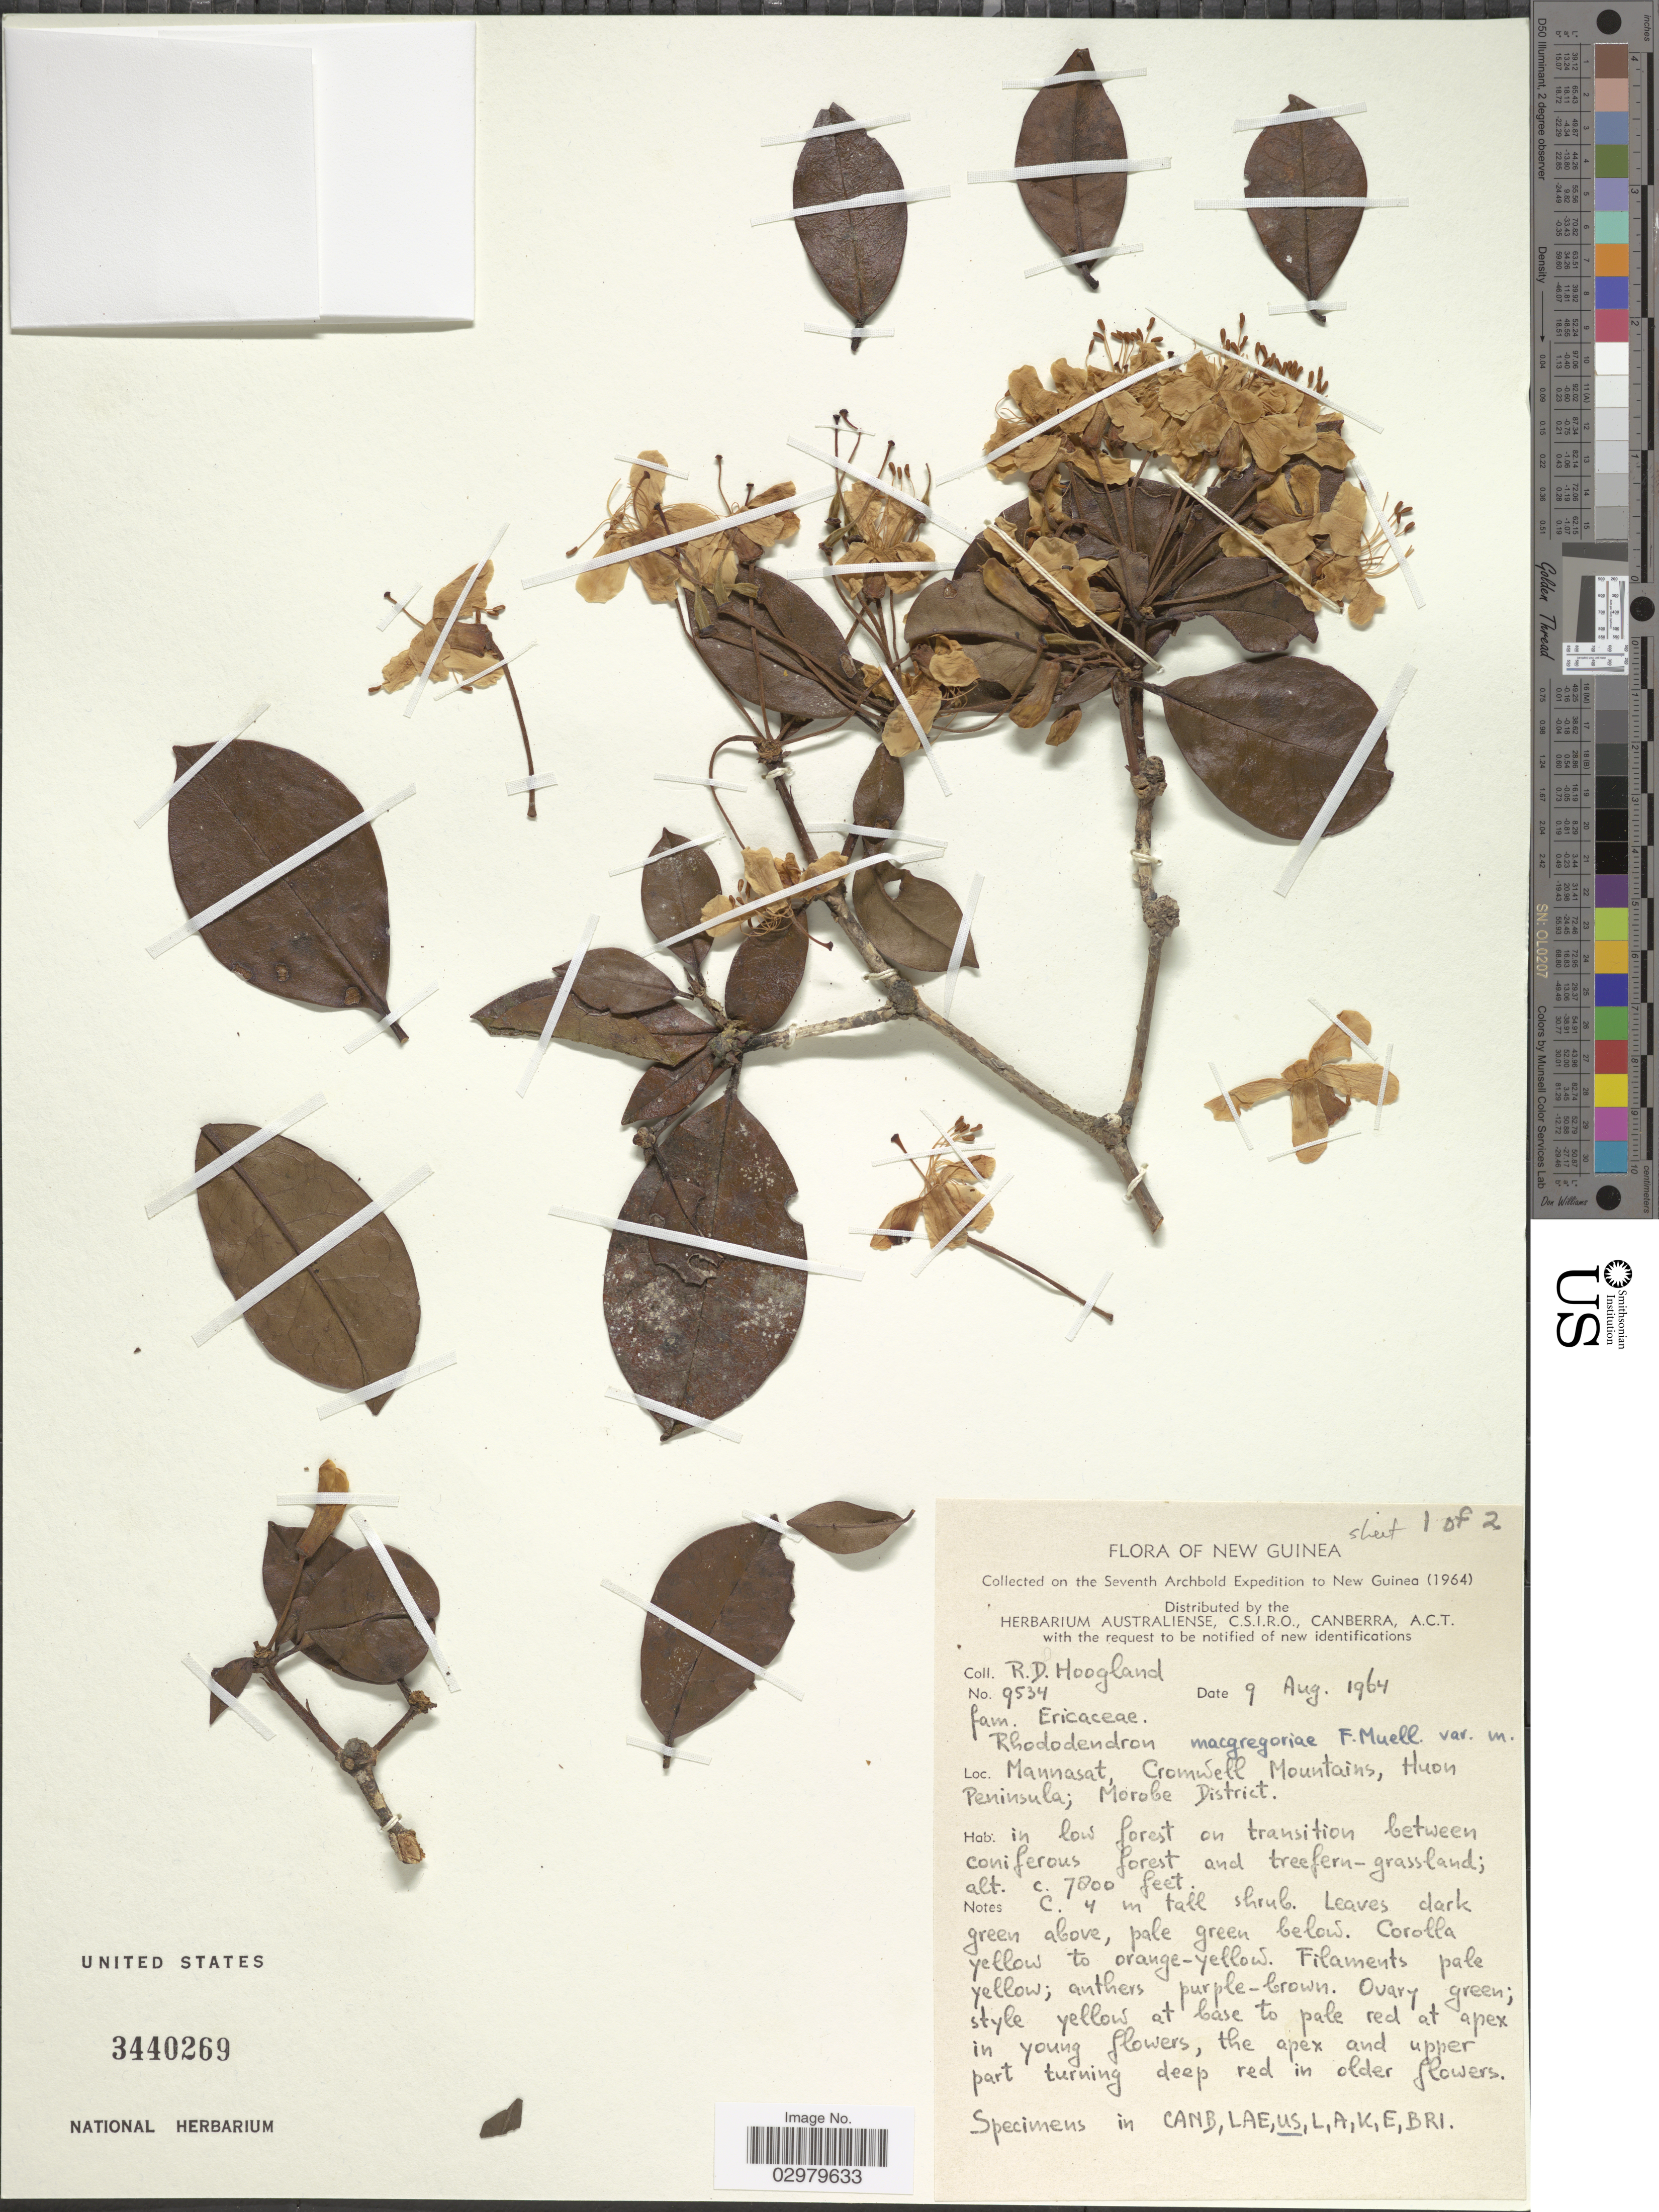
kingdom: Plantae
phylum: Tracheophyta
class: Magnoliopsida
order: Ericales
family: Ericaceae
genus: Rhododendron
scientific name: Rhododendron macgregoriae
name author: F. Muell.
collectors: R. D. Hoogland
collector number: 9534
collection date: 1964-08-09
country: Papua New Guinea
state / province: Morobe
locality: New Guinea. Mannasat, Cromwell Mountains, Huon Peninsula; Morobe District.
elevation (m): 2377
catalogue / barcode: US 3440269